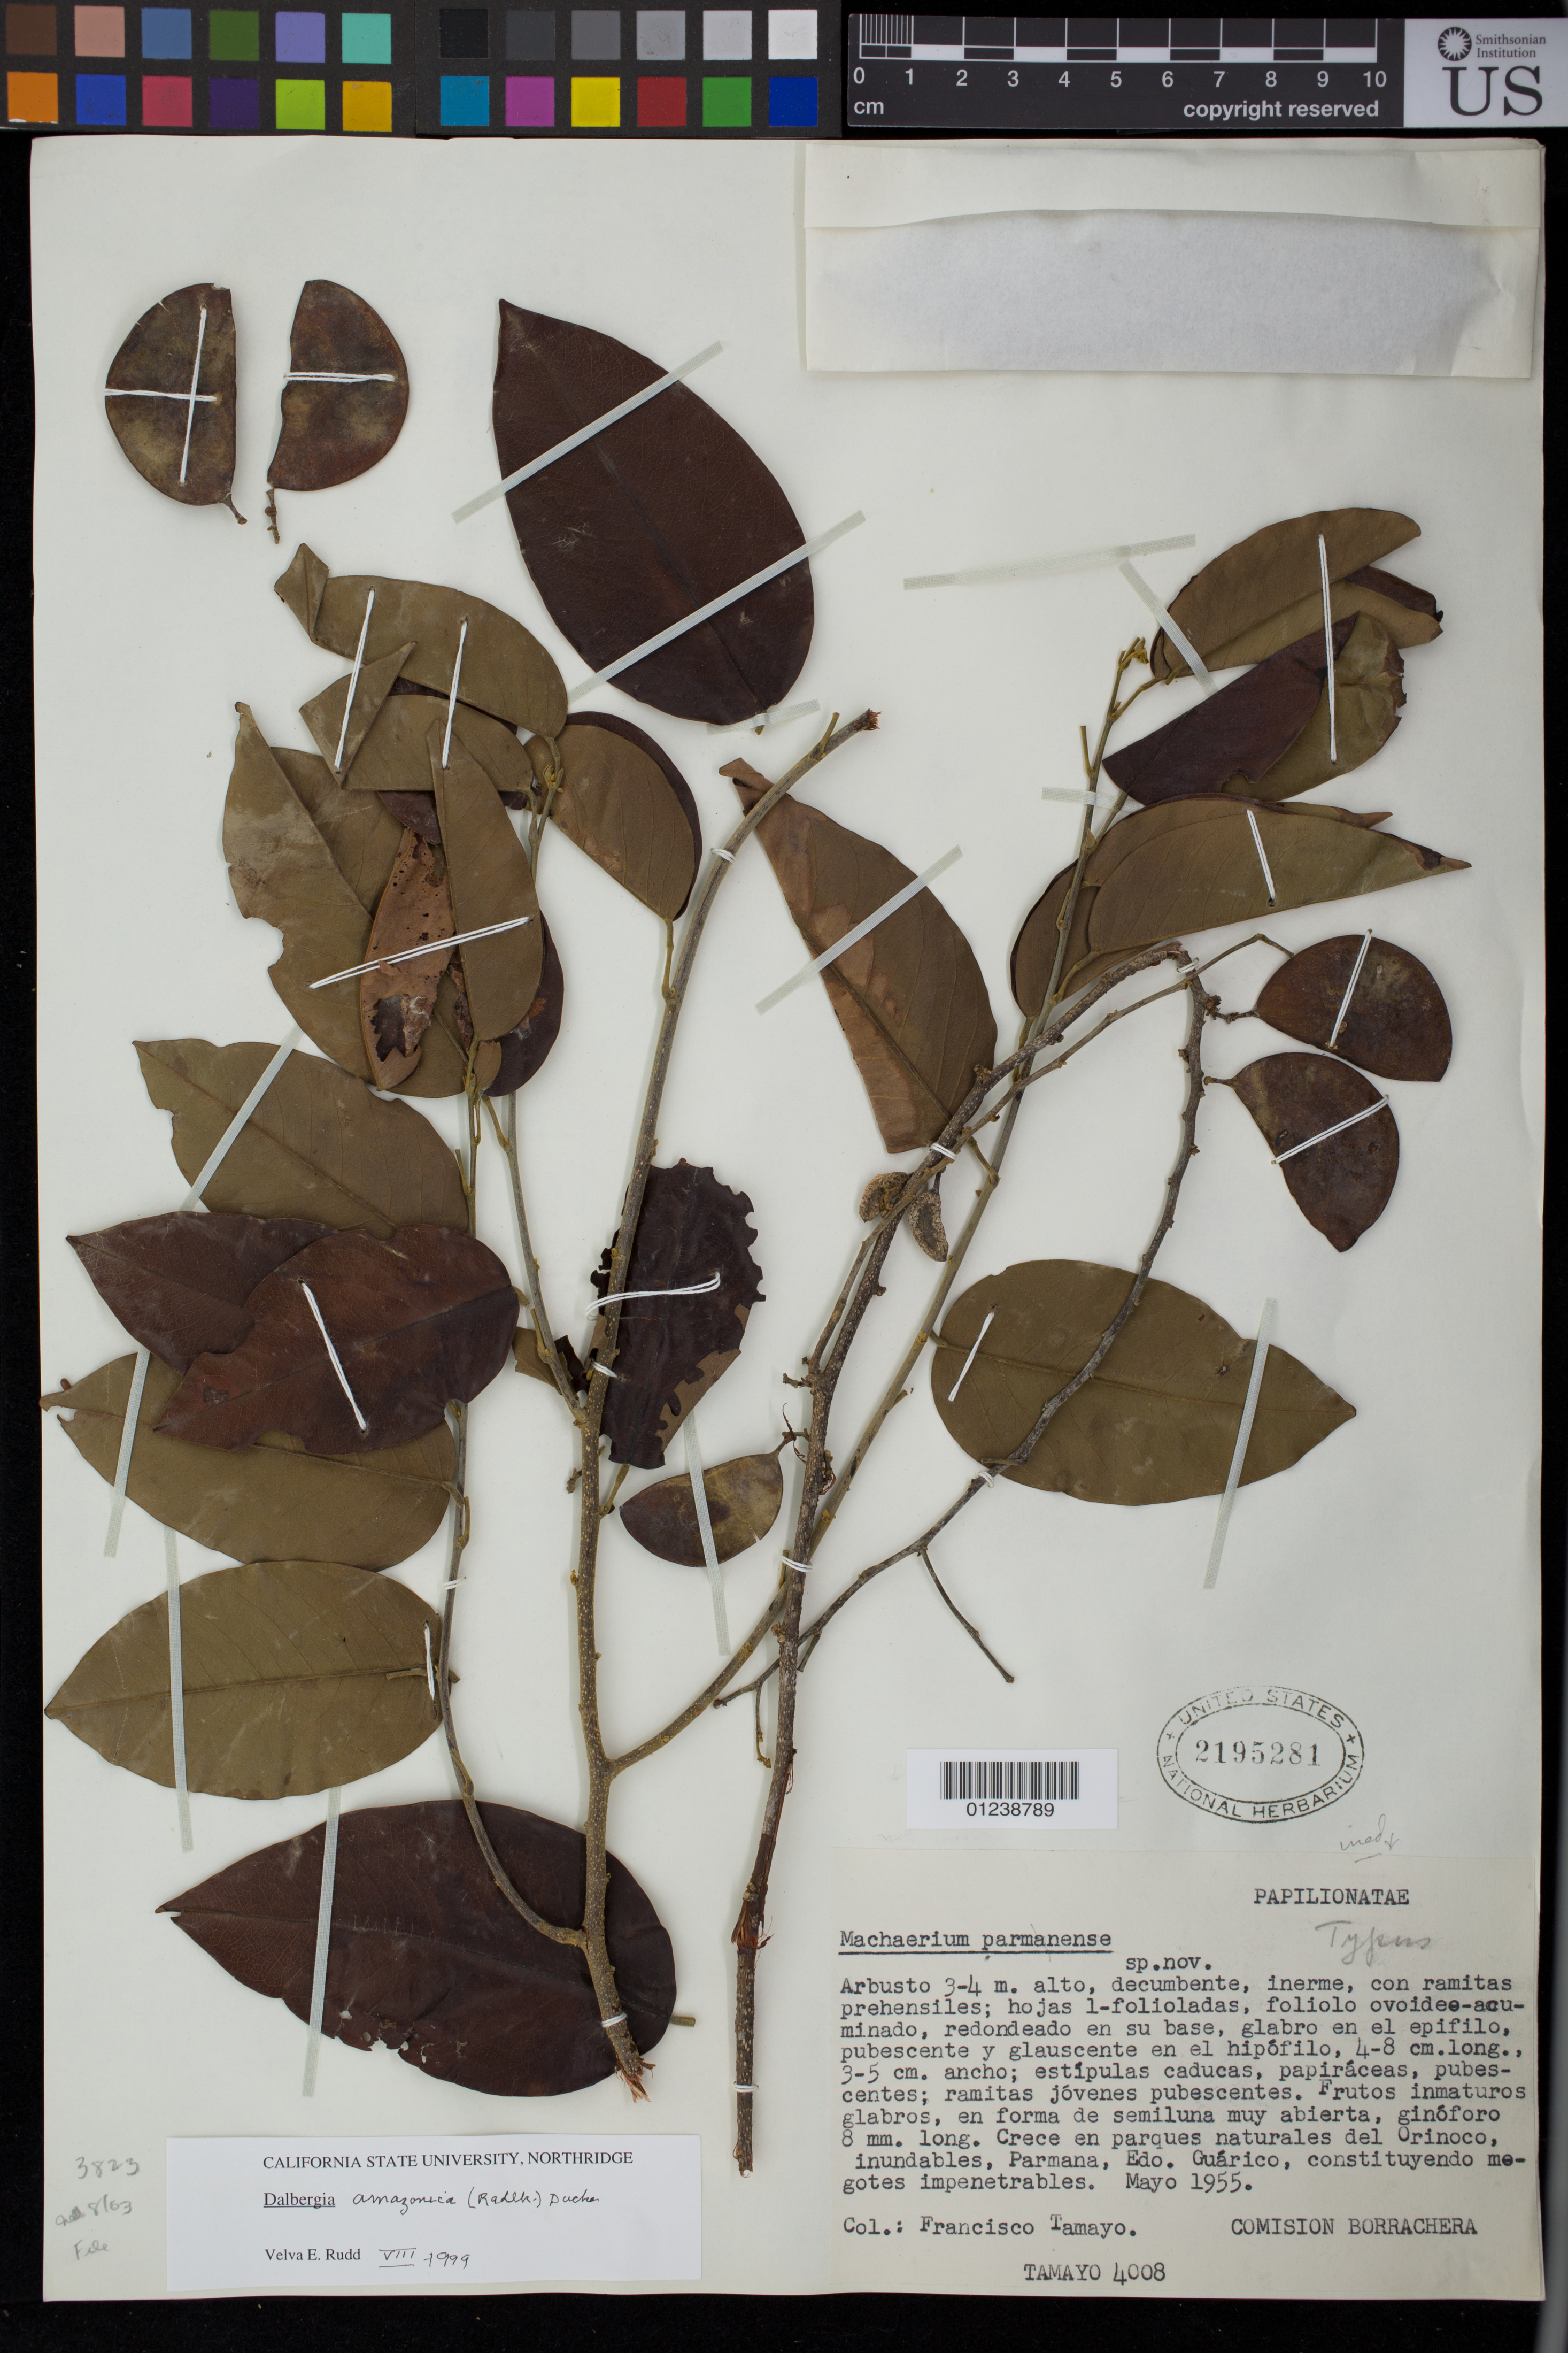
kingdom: Plantae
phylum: Tracheophyta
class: Magnoliopsida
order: Fabales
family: Fabaceae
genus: Dalbergia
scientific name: Dalbergia amazonica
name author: (Radlk.) Ducke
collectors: F. Tamayo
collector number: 4008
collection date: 1955-05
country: Venezuela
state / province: Guárico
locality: Crece en parques naturales del Orinoco, inundables, Parmana, Edo. Guarico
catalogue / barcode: US 2195281